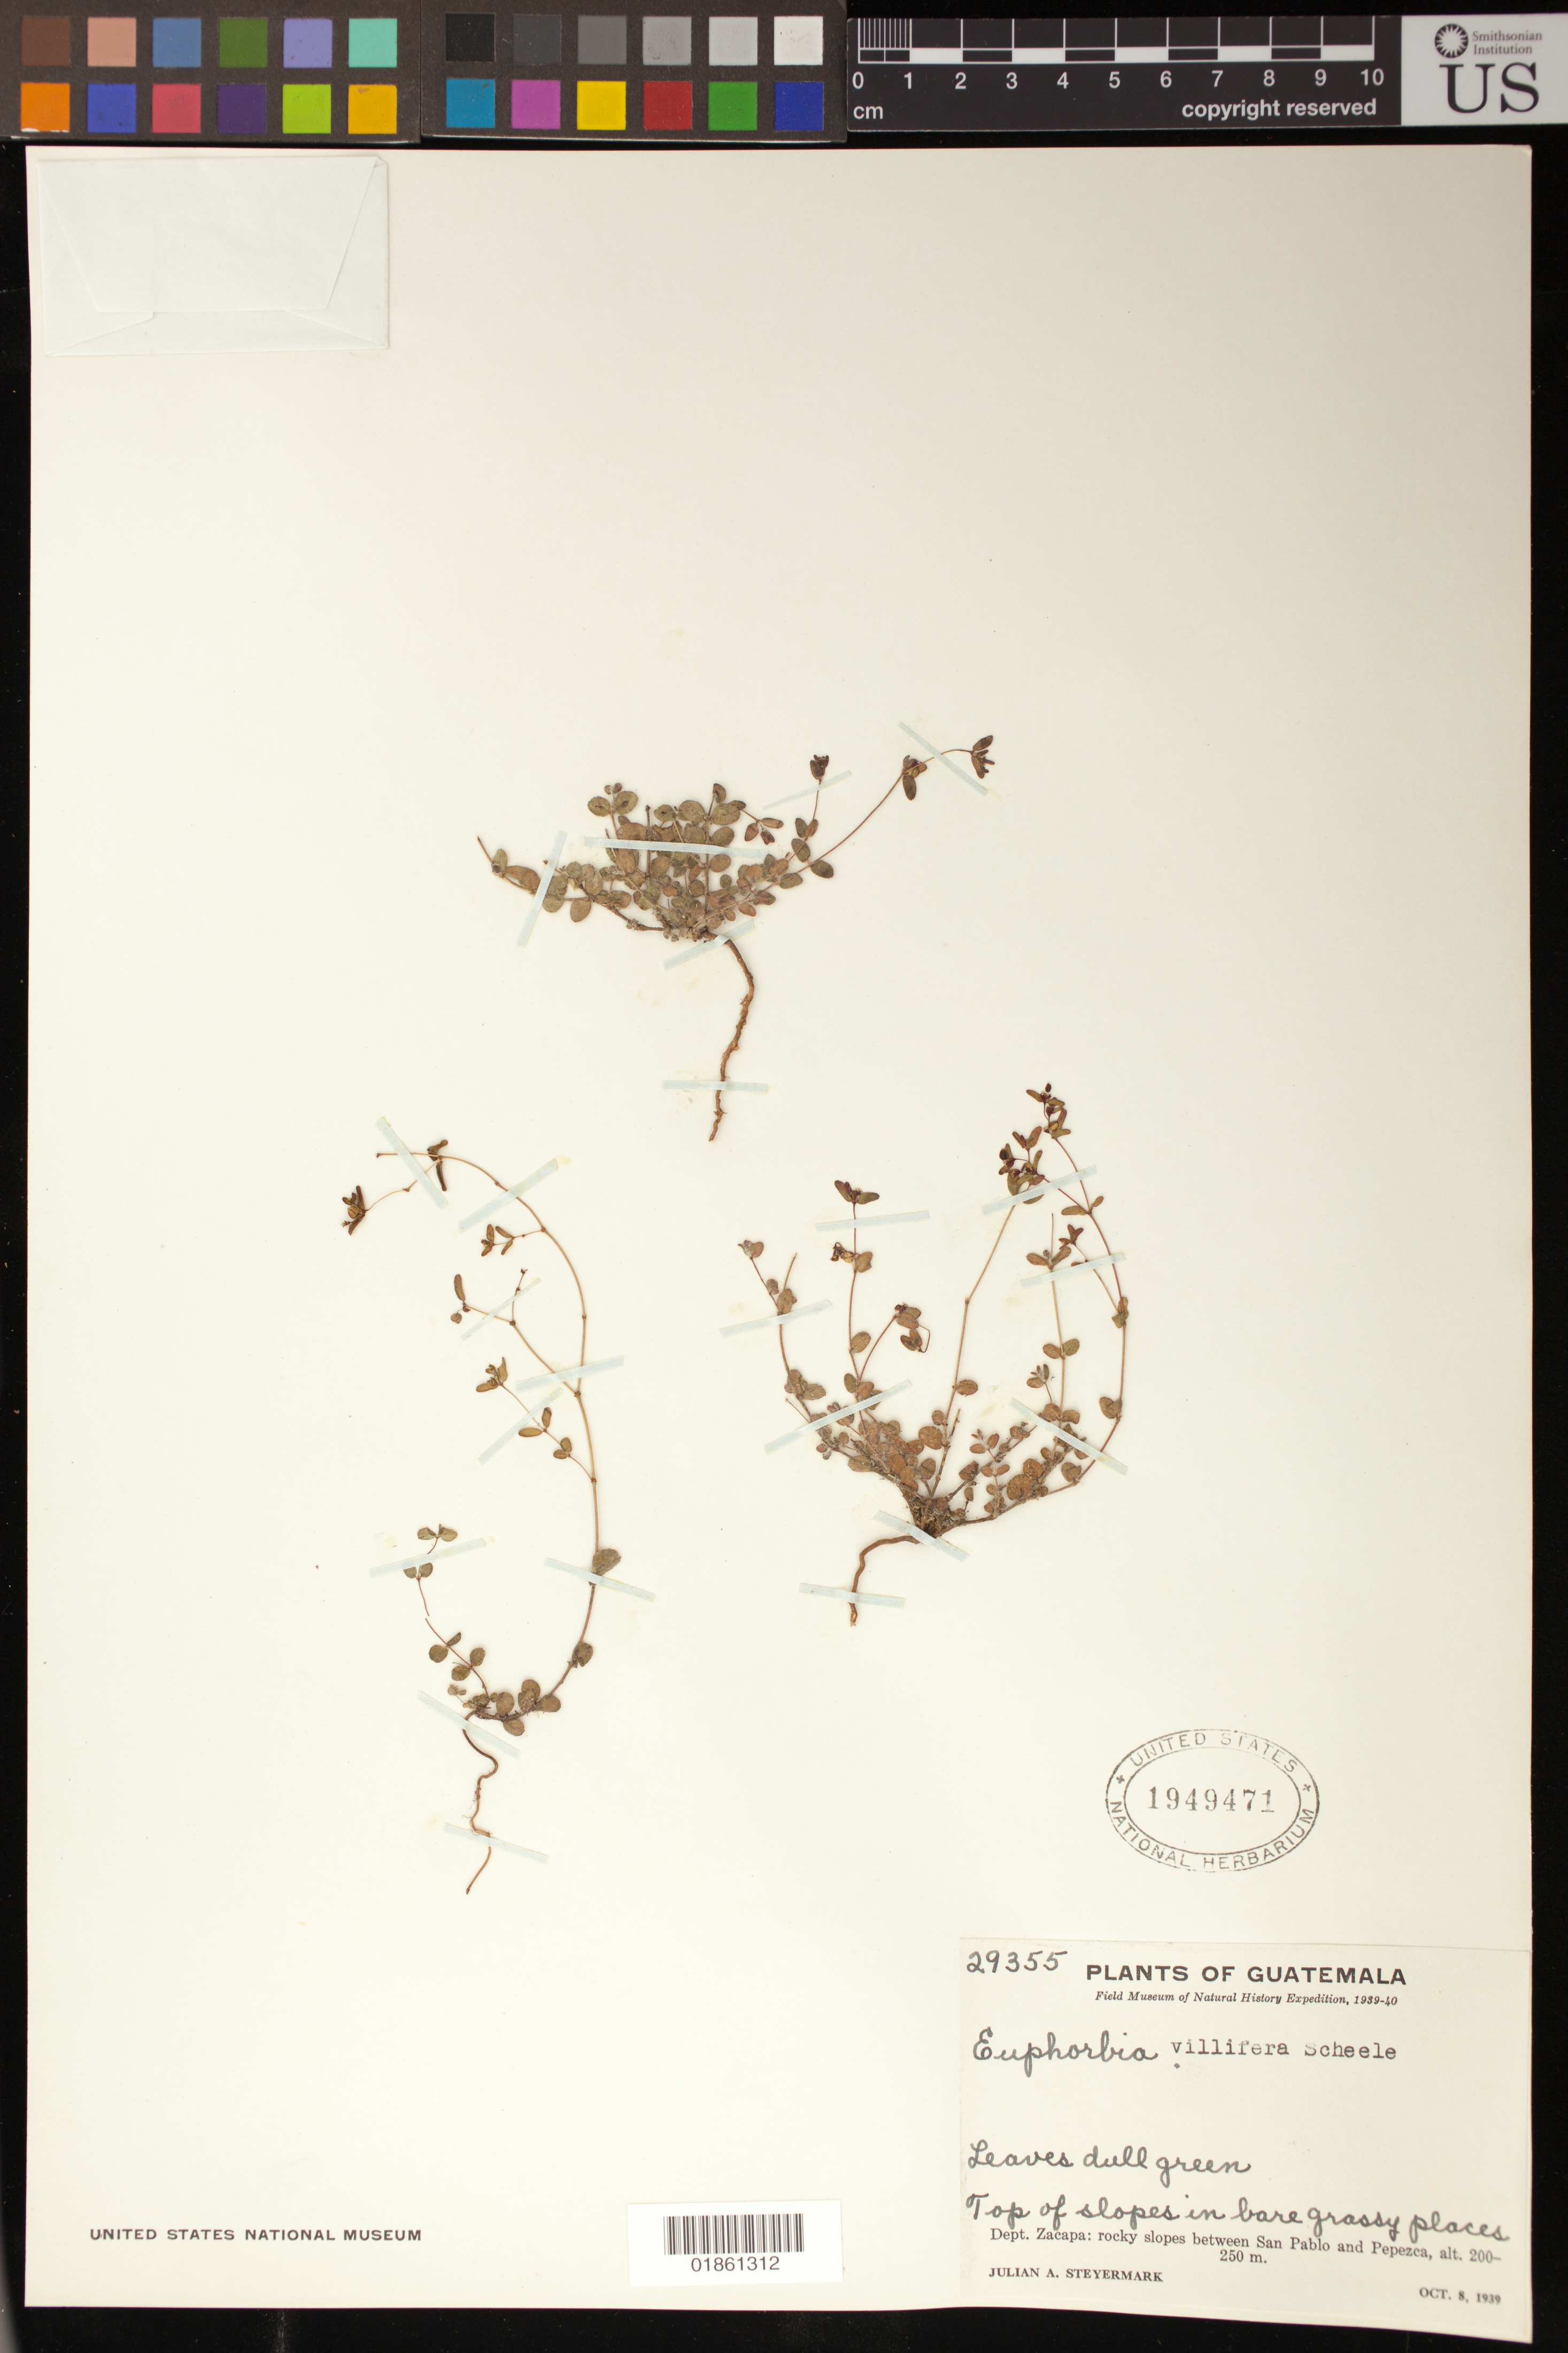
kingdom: Plantae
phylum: Tracheophyta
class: Magnoliopsida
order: Malpighiales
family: Euphorbiaceae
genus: Euphorbia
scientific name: Euphorbia villifera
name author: Scheele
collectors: J. Steyermark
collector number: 29355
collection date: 1939-10-08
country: Guatemala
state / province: Zacapa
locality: Rocky slopes between San Pablo and Pepezca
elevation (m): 200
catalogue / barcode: US 1949471